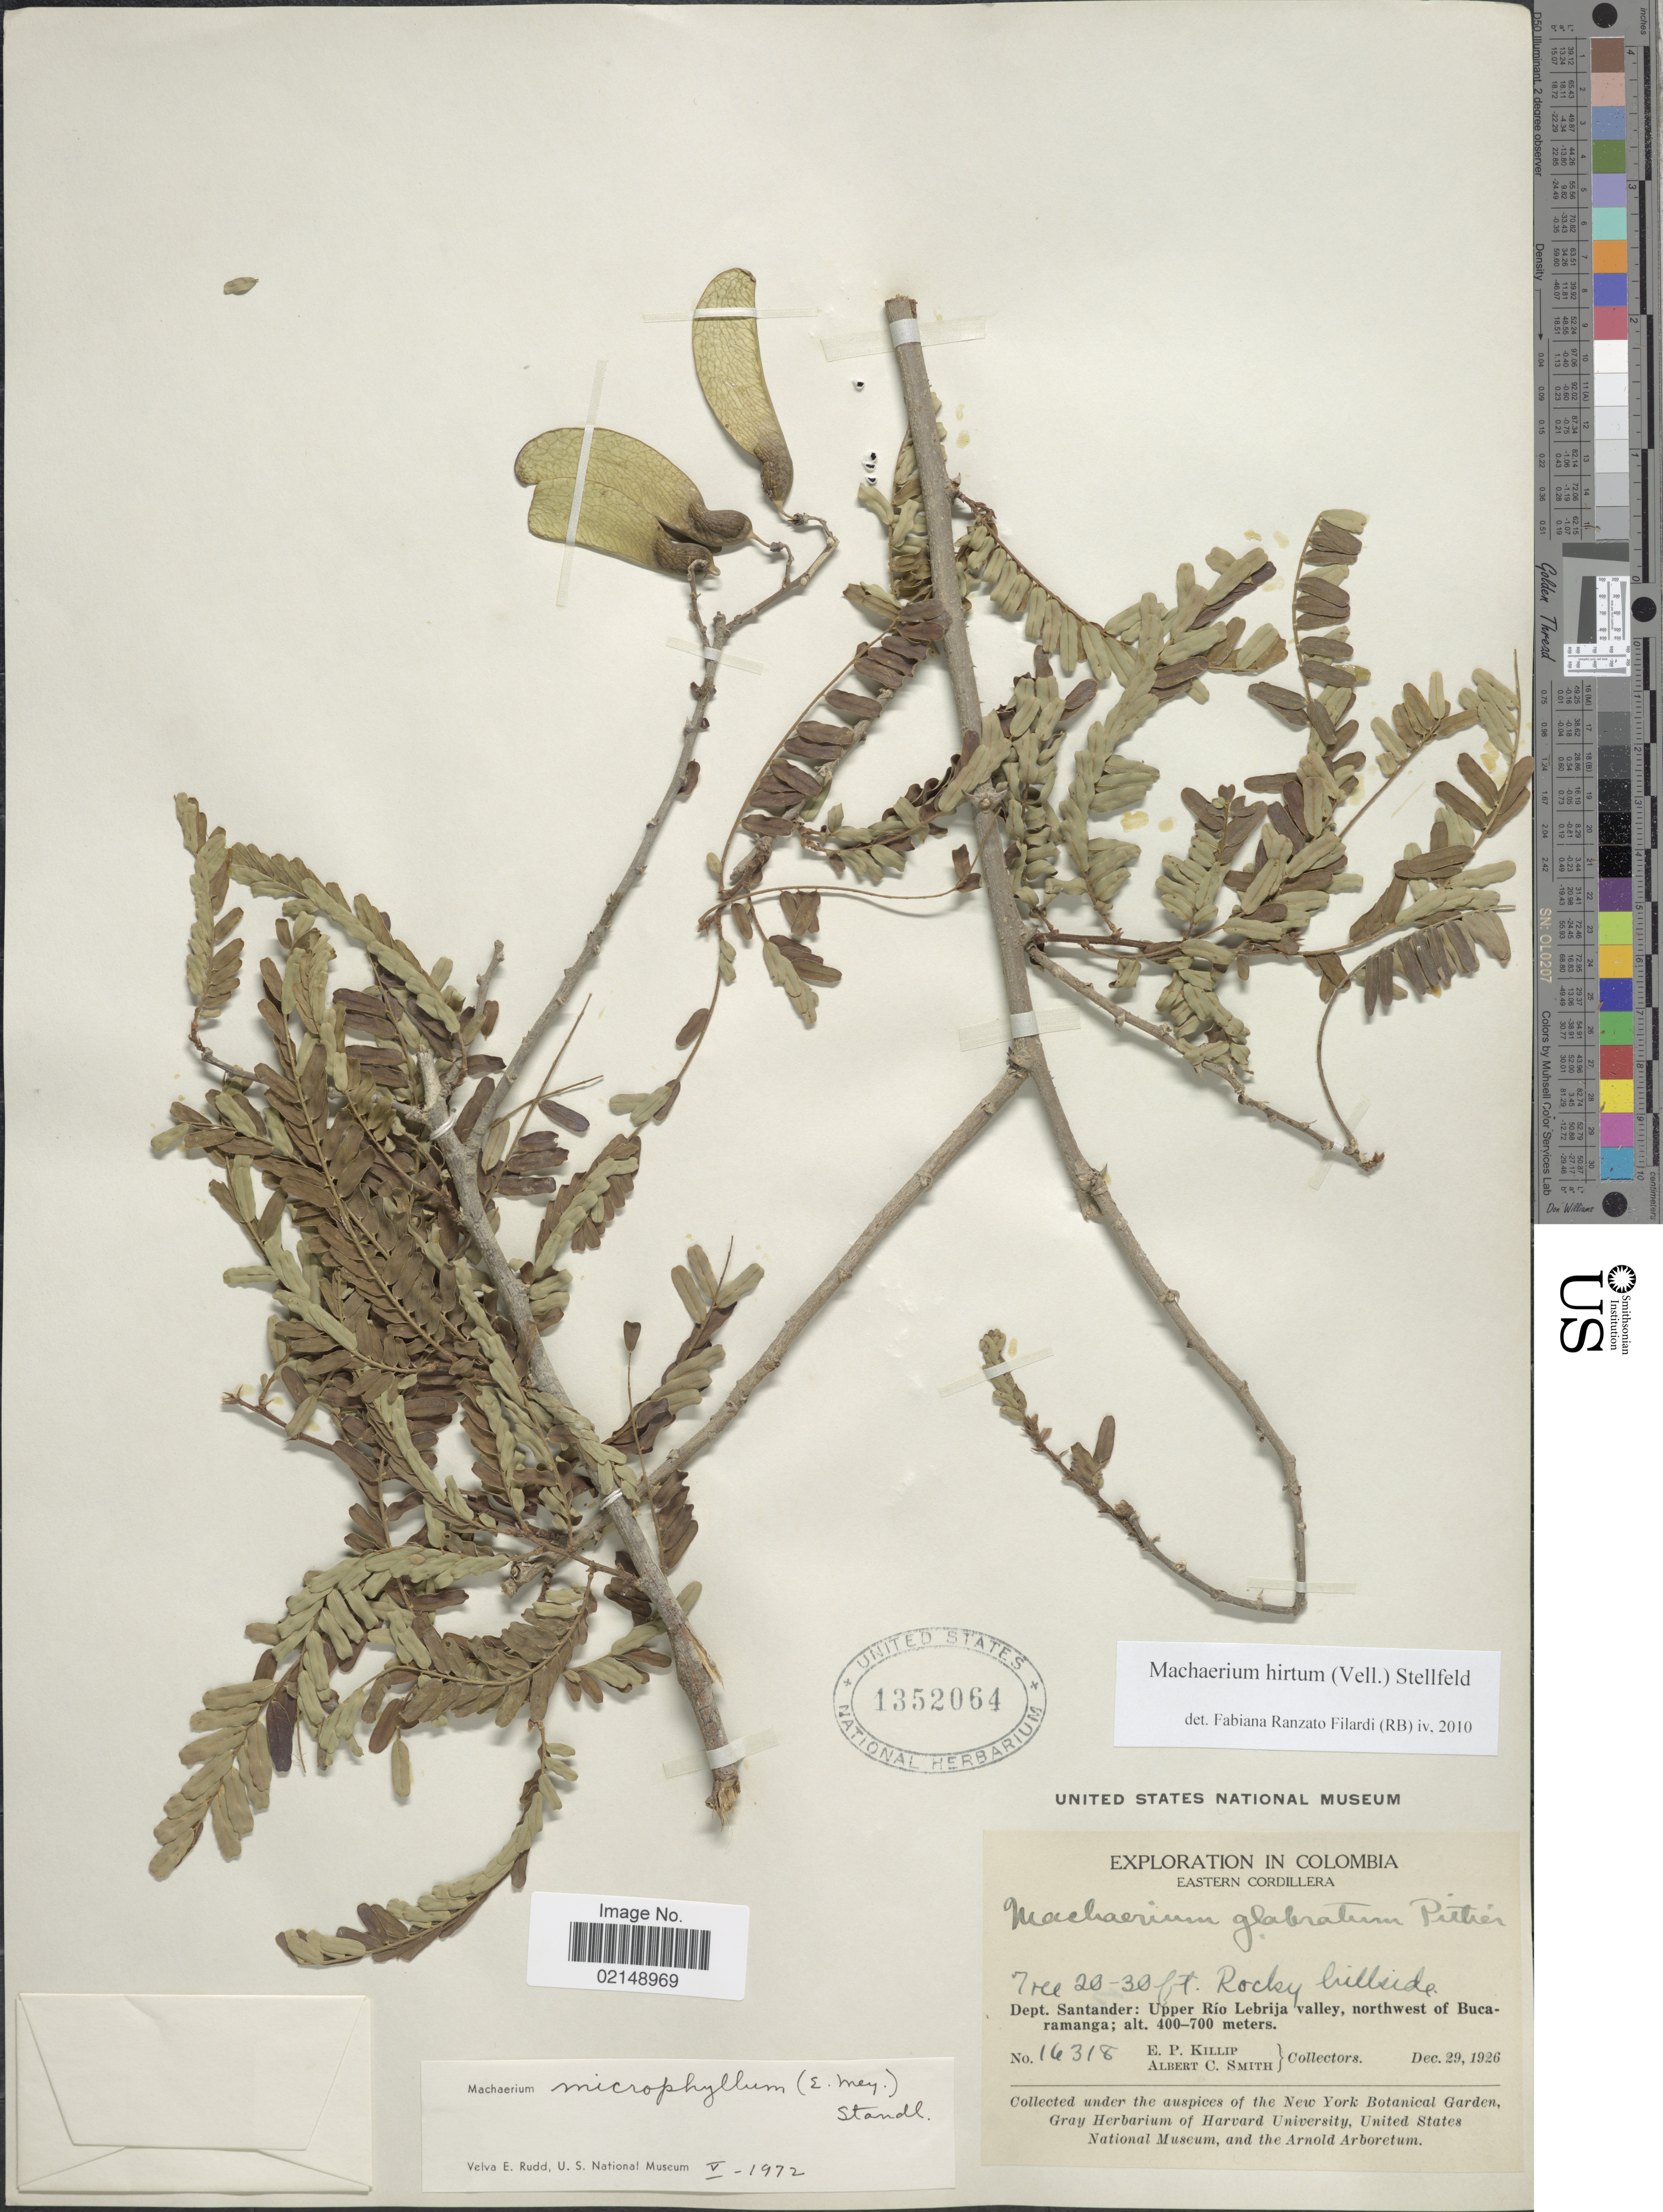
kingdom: Plantae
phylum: Tracheophyta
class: Magnoliopsida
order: Fabales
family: Fabaceae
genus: Machaerium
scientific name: Machaerium hirtum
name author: (Vell.) Stellfeld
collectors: E. P. Killip & A. C. Smith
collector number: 16318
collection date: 1926-12-29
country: Colombia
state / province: Santander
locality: Eastern Cordillera. Upper Rio Lebrija valley, northwest of Bucaramanga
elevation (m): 400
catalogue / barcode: US 1352064